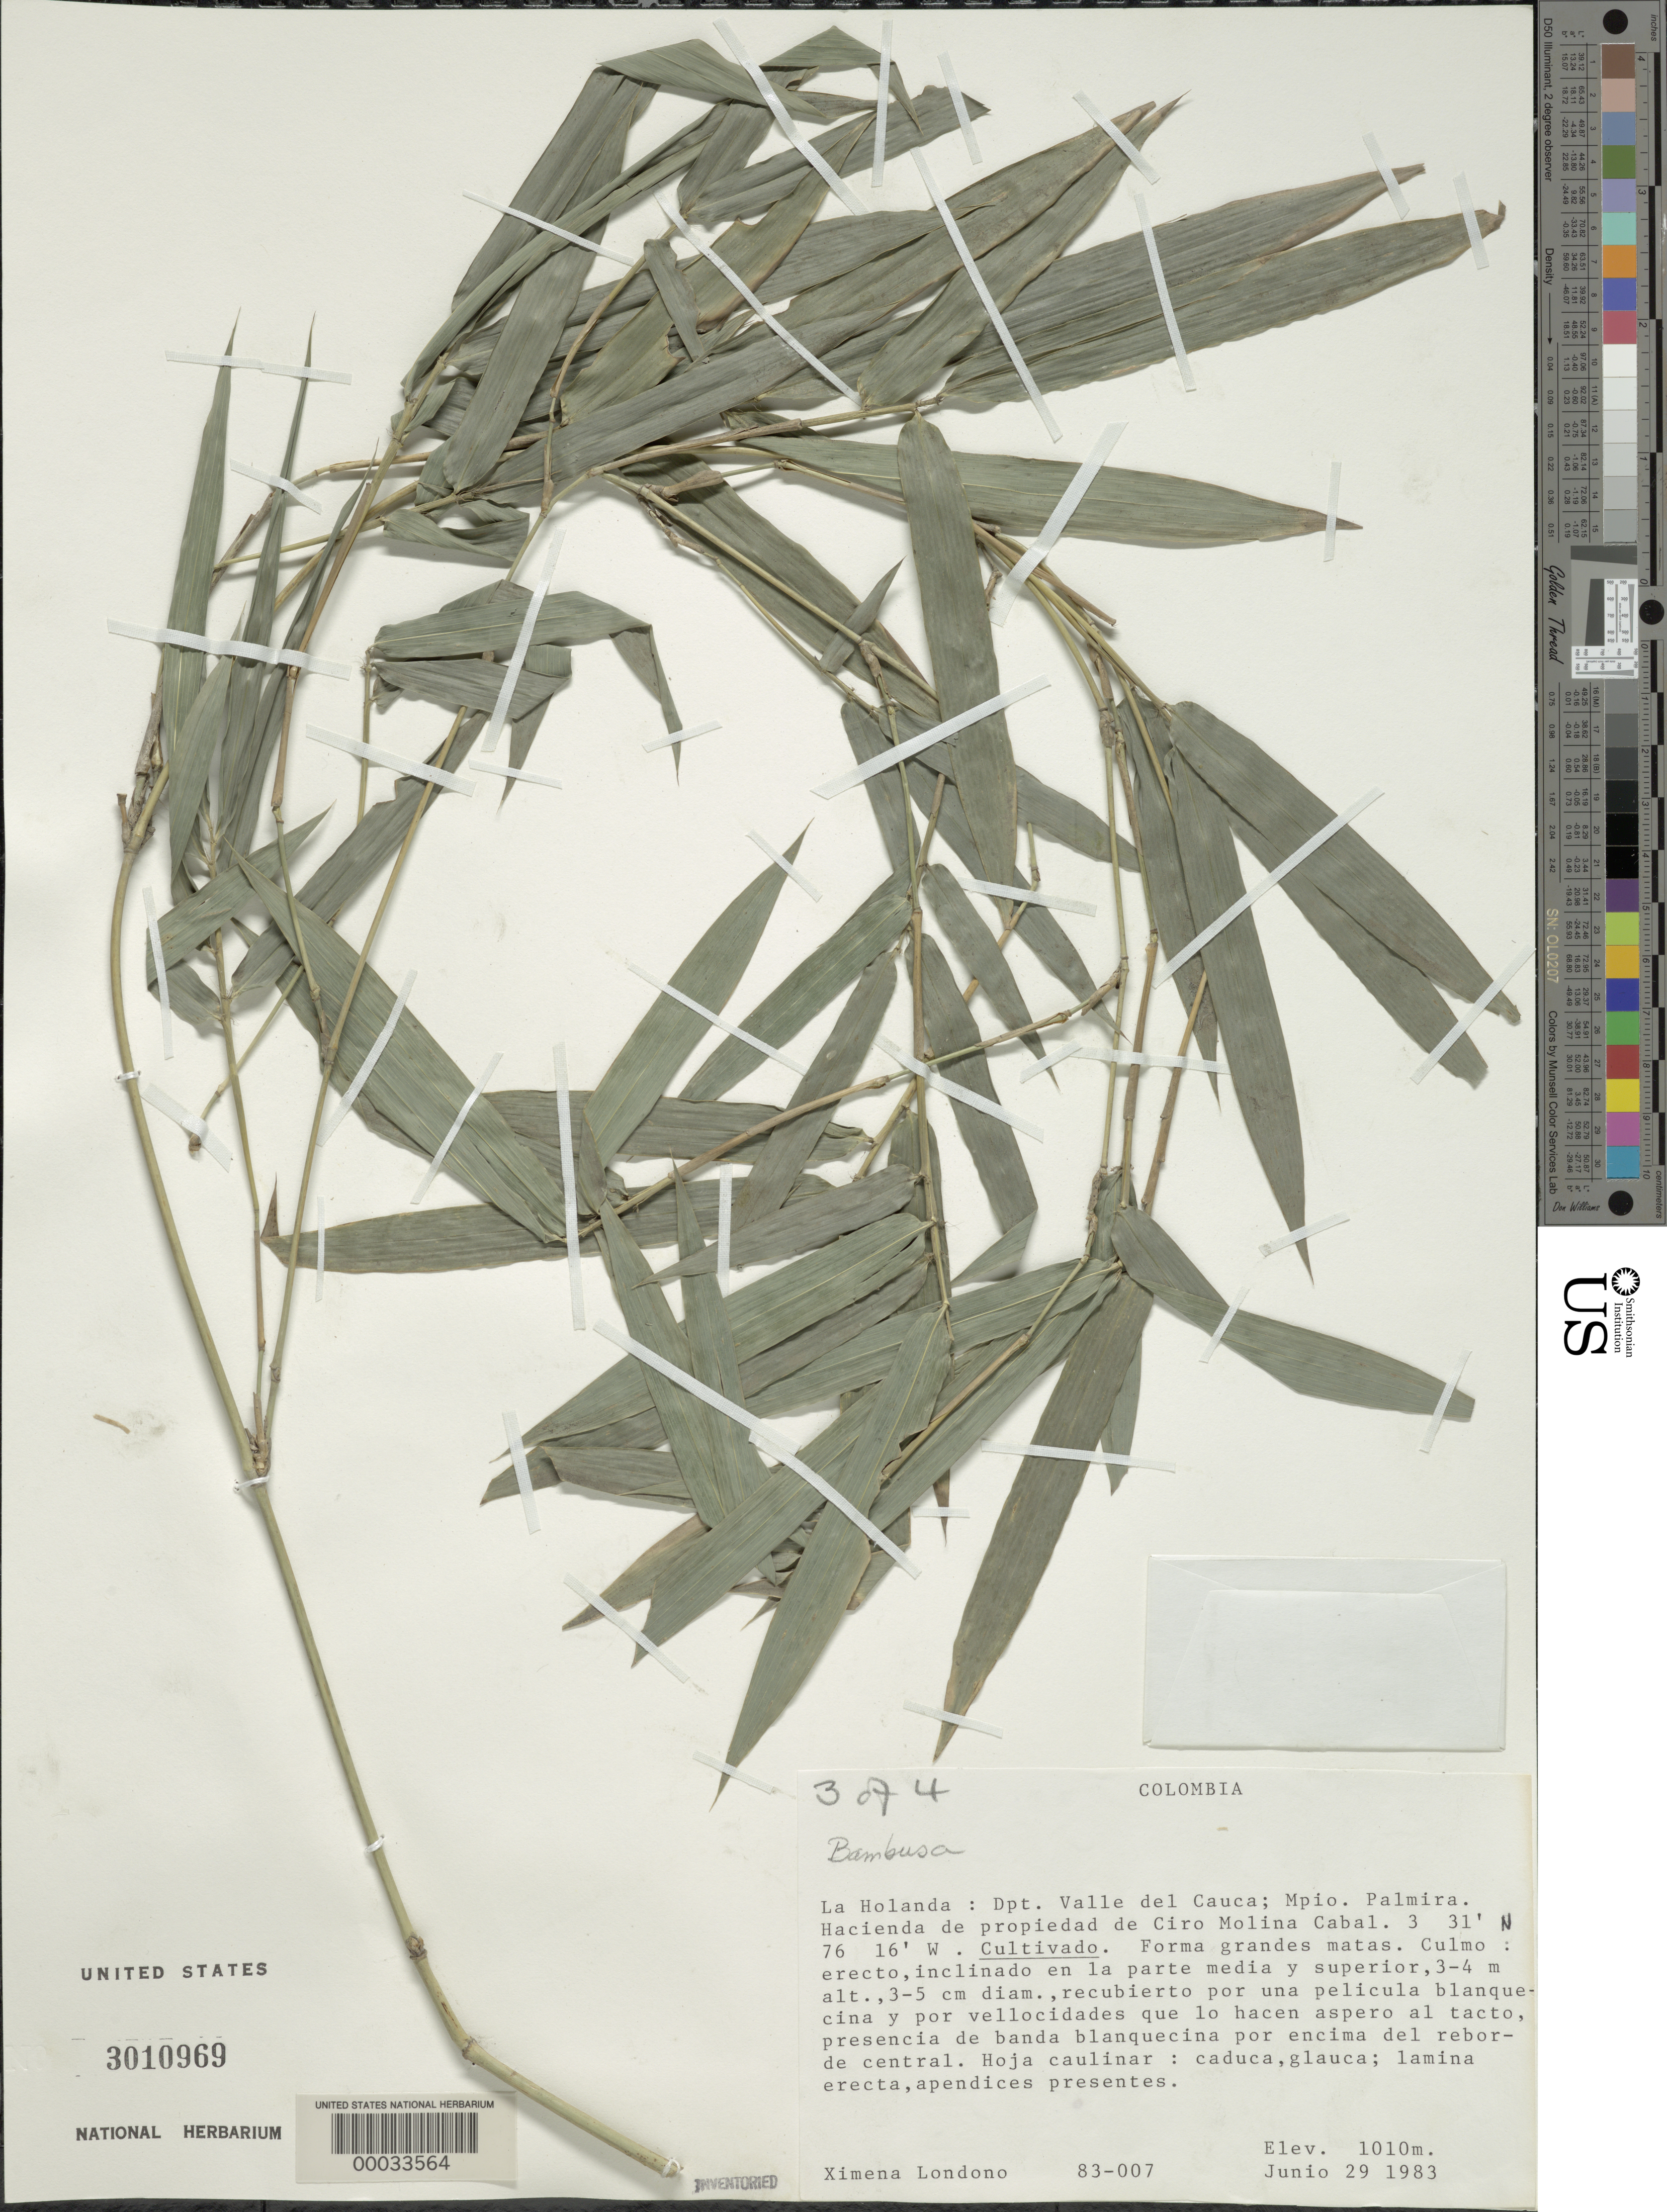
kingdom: Plantae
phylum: Tracheophyta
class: Liliopsida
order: Poales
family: Poaceae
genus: Bambusa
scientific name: Bambusa sp.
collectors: X. Londoño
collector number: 83-007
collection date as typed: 28 Jun 1983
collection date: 1983-06-28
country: Colombia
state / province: Cauca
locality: La Holanda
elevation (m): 1010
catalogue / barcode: US 3010969